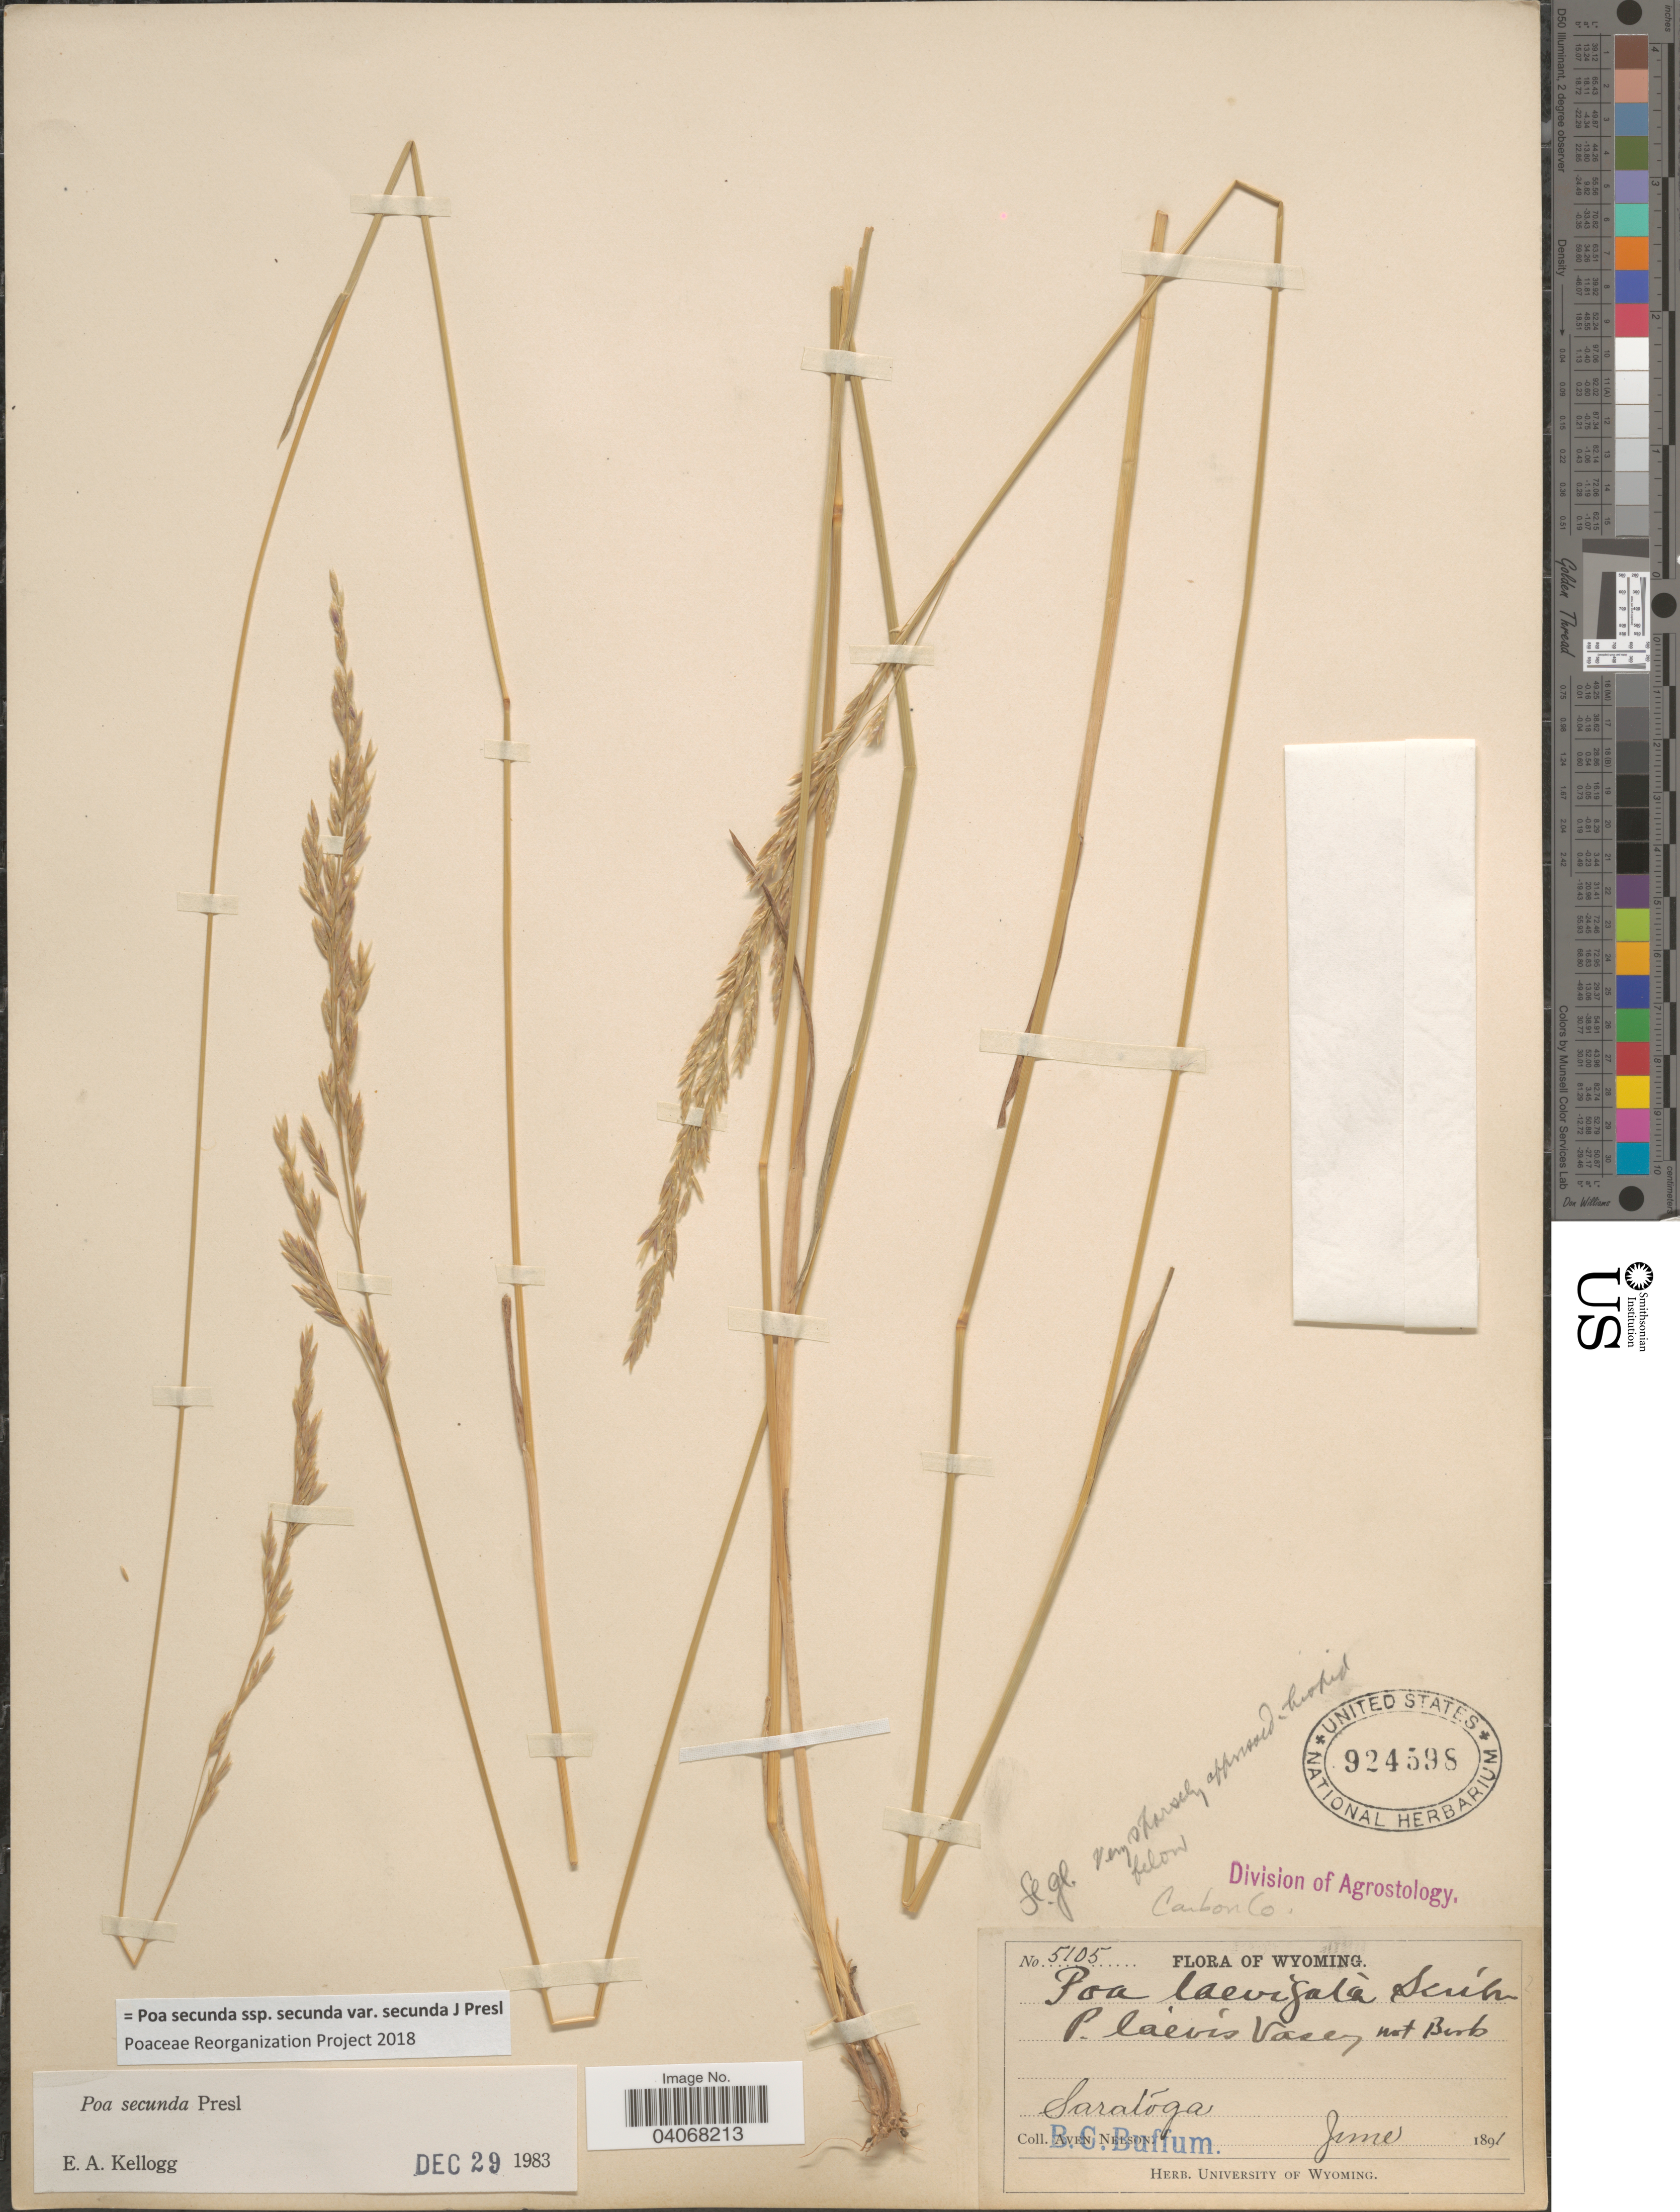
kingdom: Plantae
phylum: Tracheophyta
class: Liliopsida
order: Poales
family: Poaceae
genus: Poa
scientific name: Poa secunda subsp. secunda var. secunda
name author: J. Presl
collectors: B. Buffum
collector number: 5105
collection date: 1891-06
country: United States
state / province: Wyoming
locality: Saratoga. Carbon Co.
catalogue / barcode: US 924598